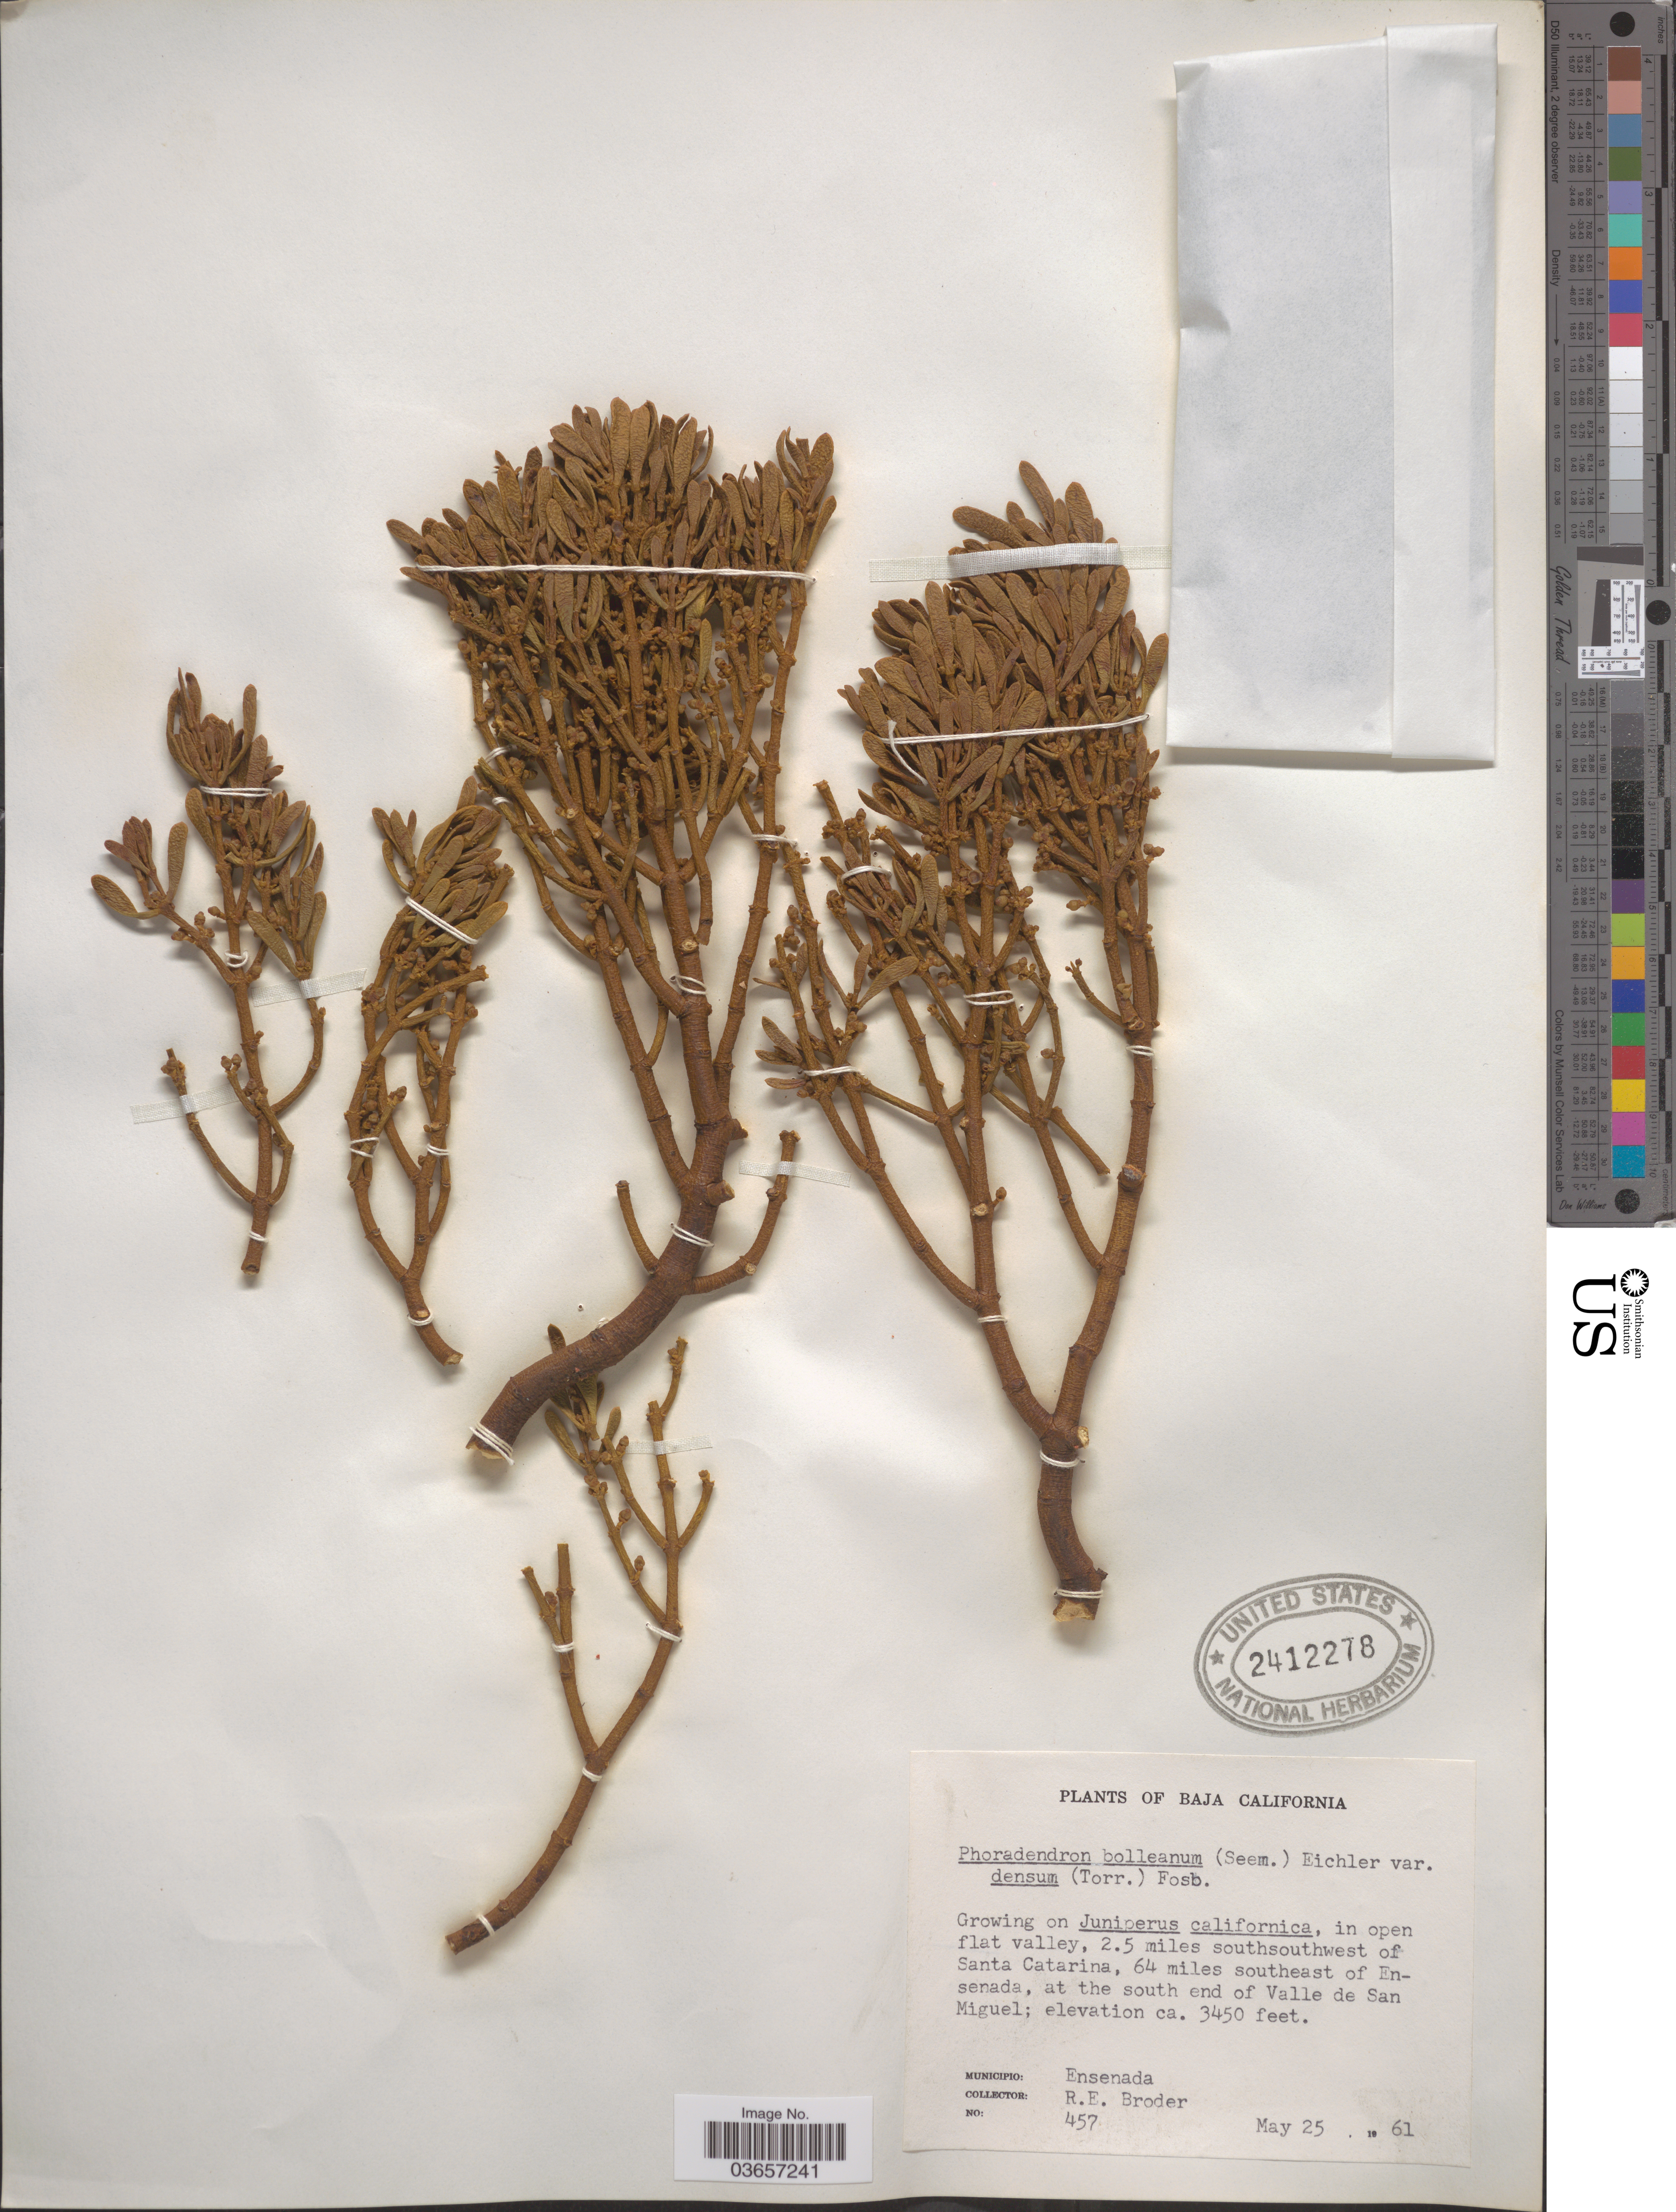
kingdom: Plantae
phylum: Tracheophyta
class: Magnoliopsida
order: Santalales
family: Viscaceae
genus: Phoradendron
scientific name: Phoradendron bolleanum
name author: (Seem.) Eichler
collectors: R. Broder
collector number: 457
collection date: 1961-05-25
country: Mexico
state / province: Baja California Norte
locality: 2.5 miles southsouthwest of Santa Catarina, 64 miles southeast of Ensenada, at the south end of Valle de San Miguel. Municipio: Ensenada.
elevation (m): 1052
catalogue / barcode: US 2412278